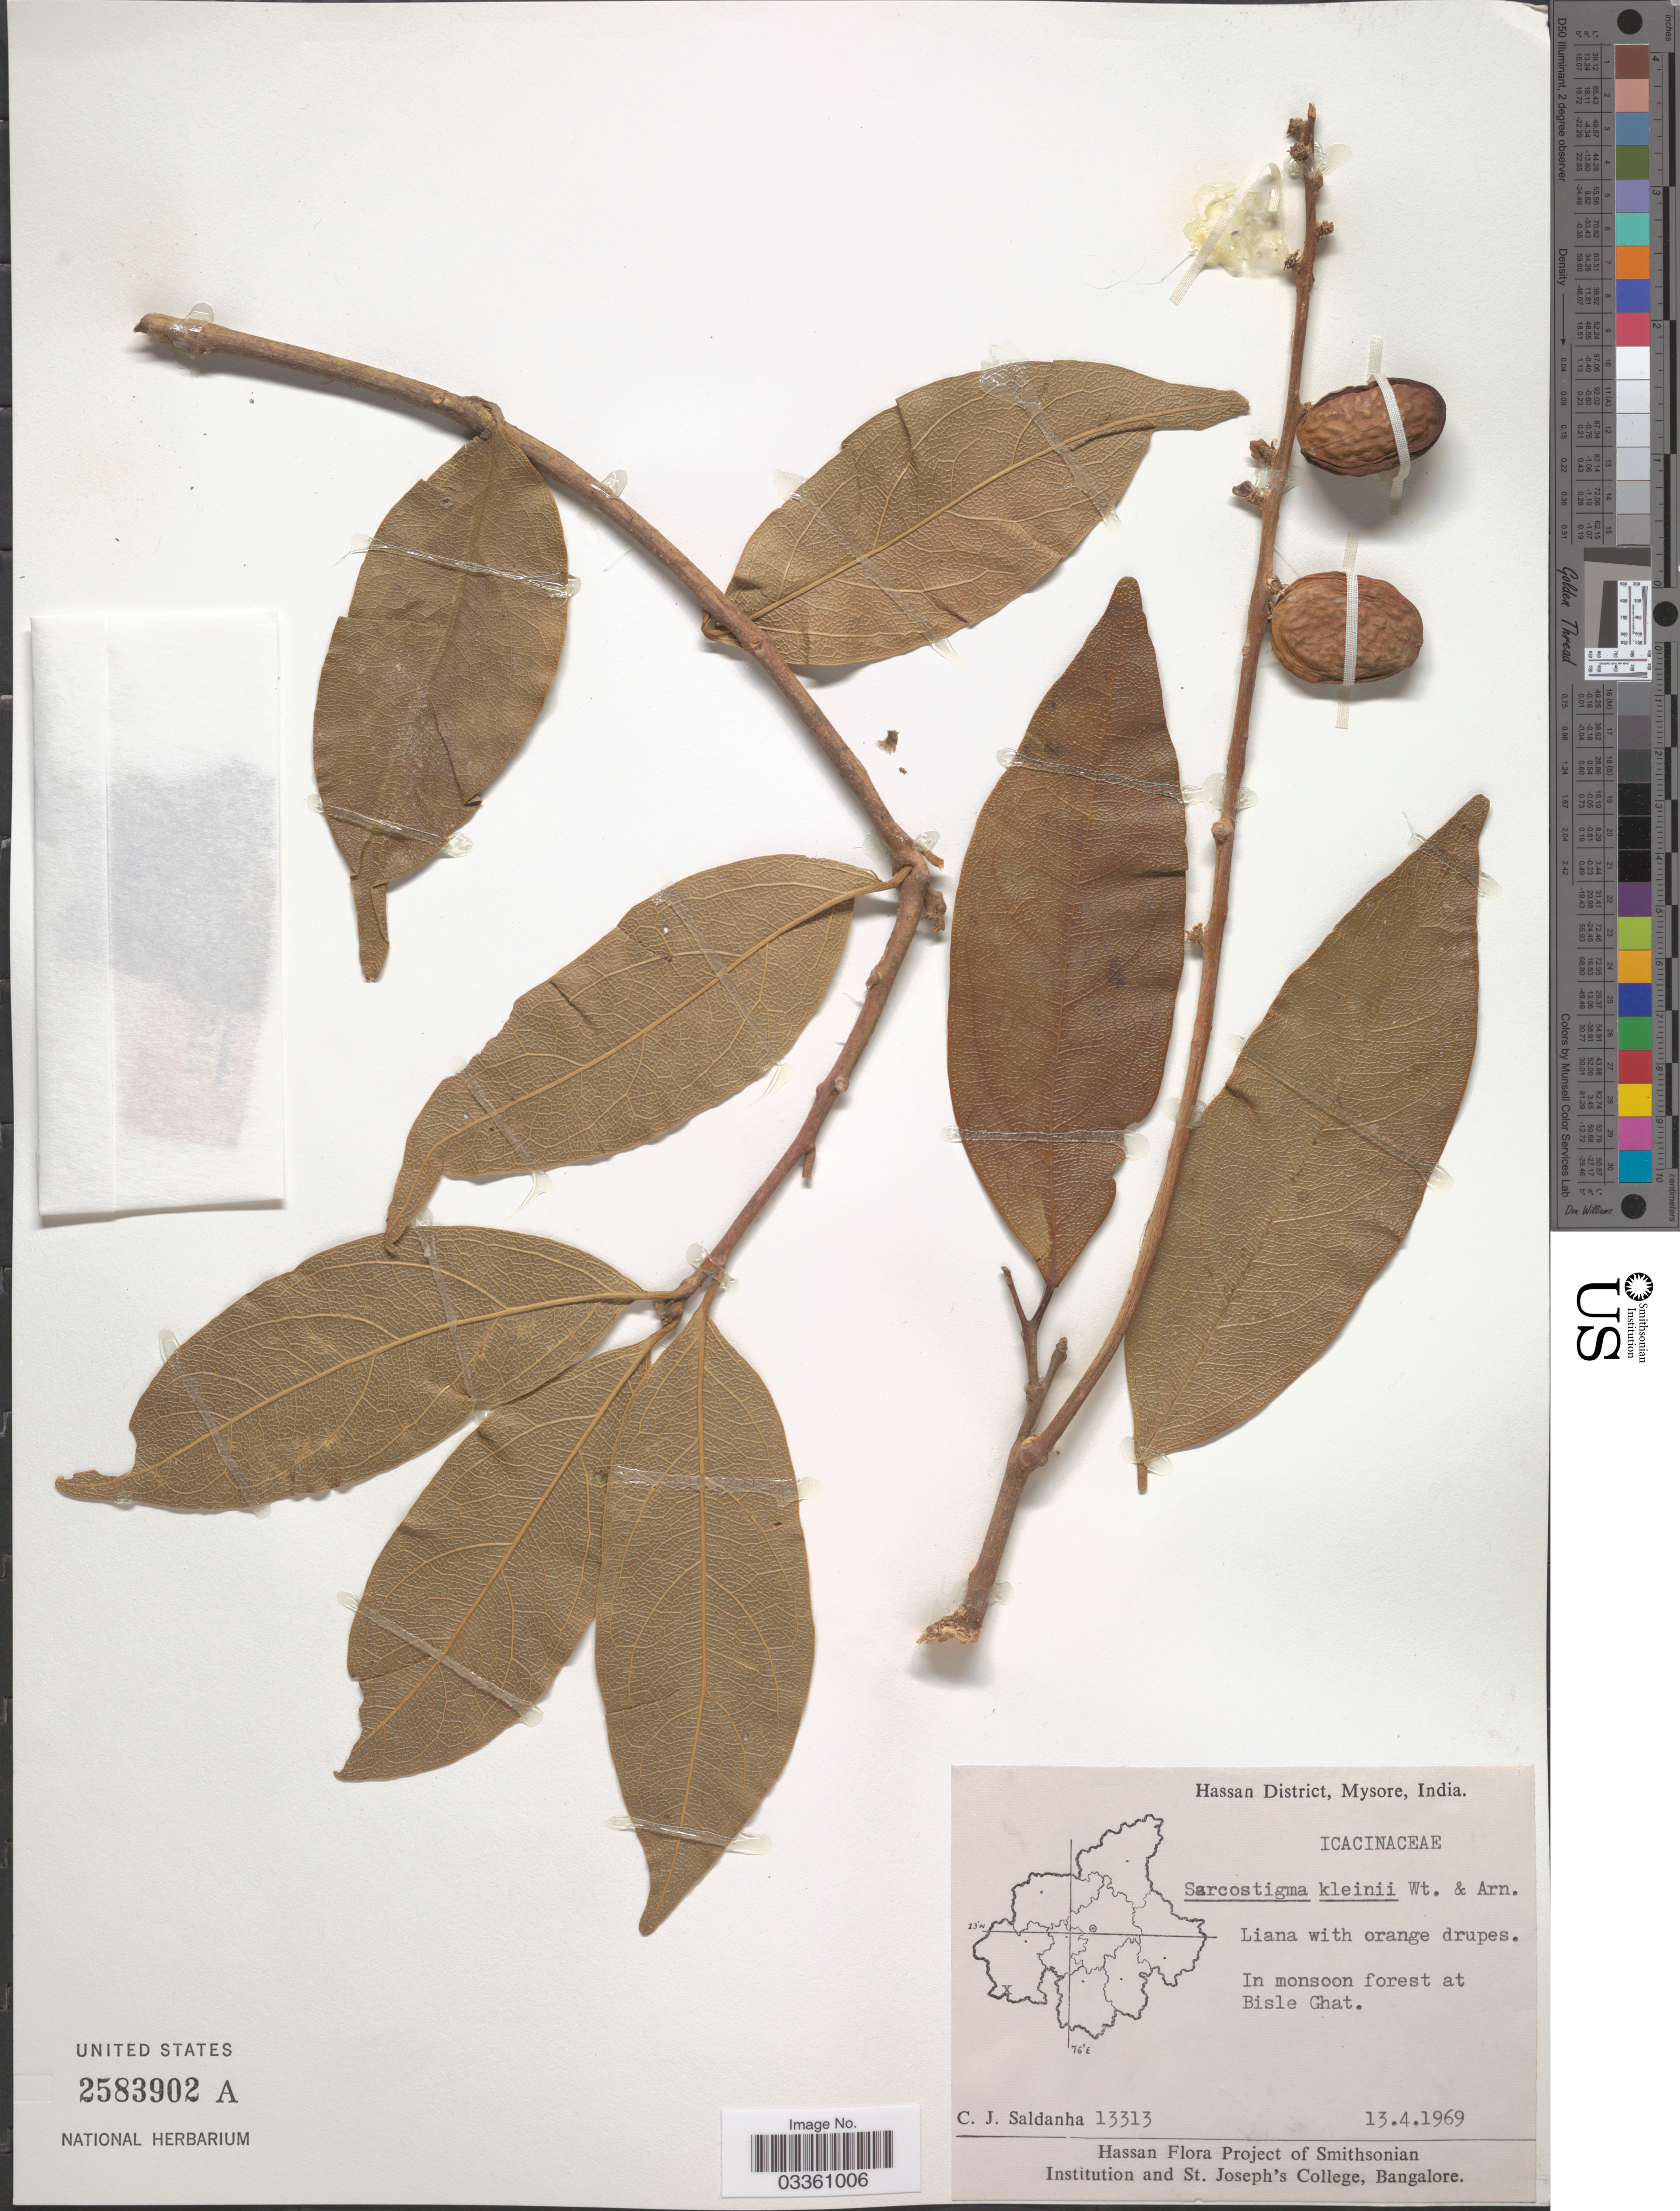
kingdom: Plantae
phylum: Tracheophyta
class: Magnoliopsida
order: Icacinales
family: Icacinaceae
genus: Sarcostigma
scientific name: Sarcostigma kleinii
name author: Wight & Arn.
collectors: C. J. Saldanha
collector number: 13313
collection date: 1969-04-13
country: India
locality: Hassan District, Mysore. Bisle Ghat.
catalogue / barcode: US 2583902A